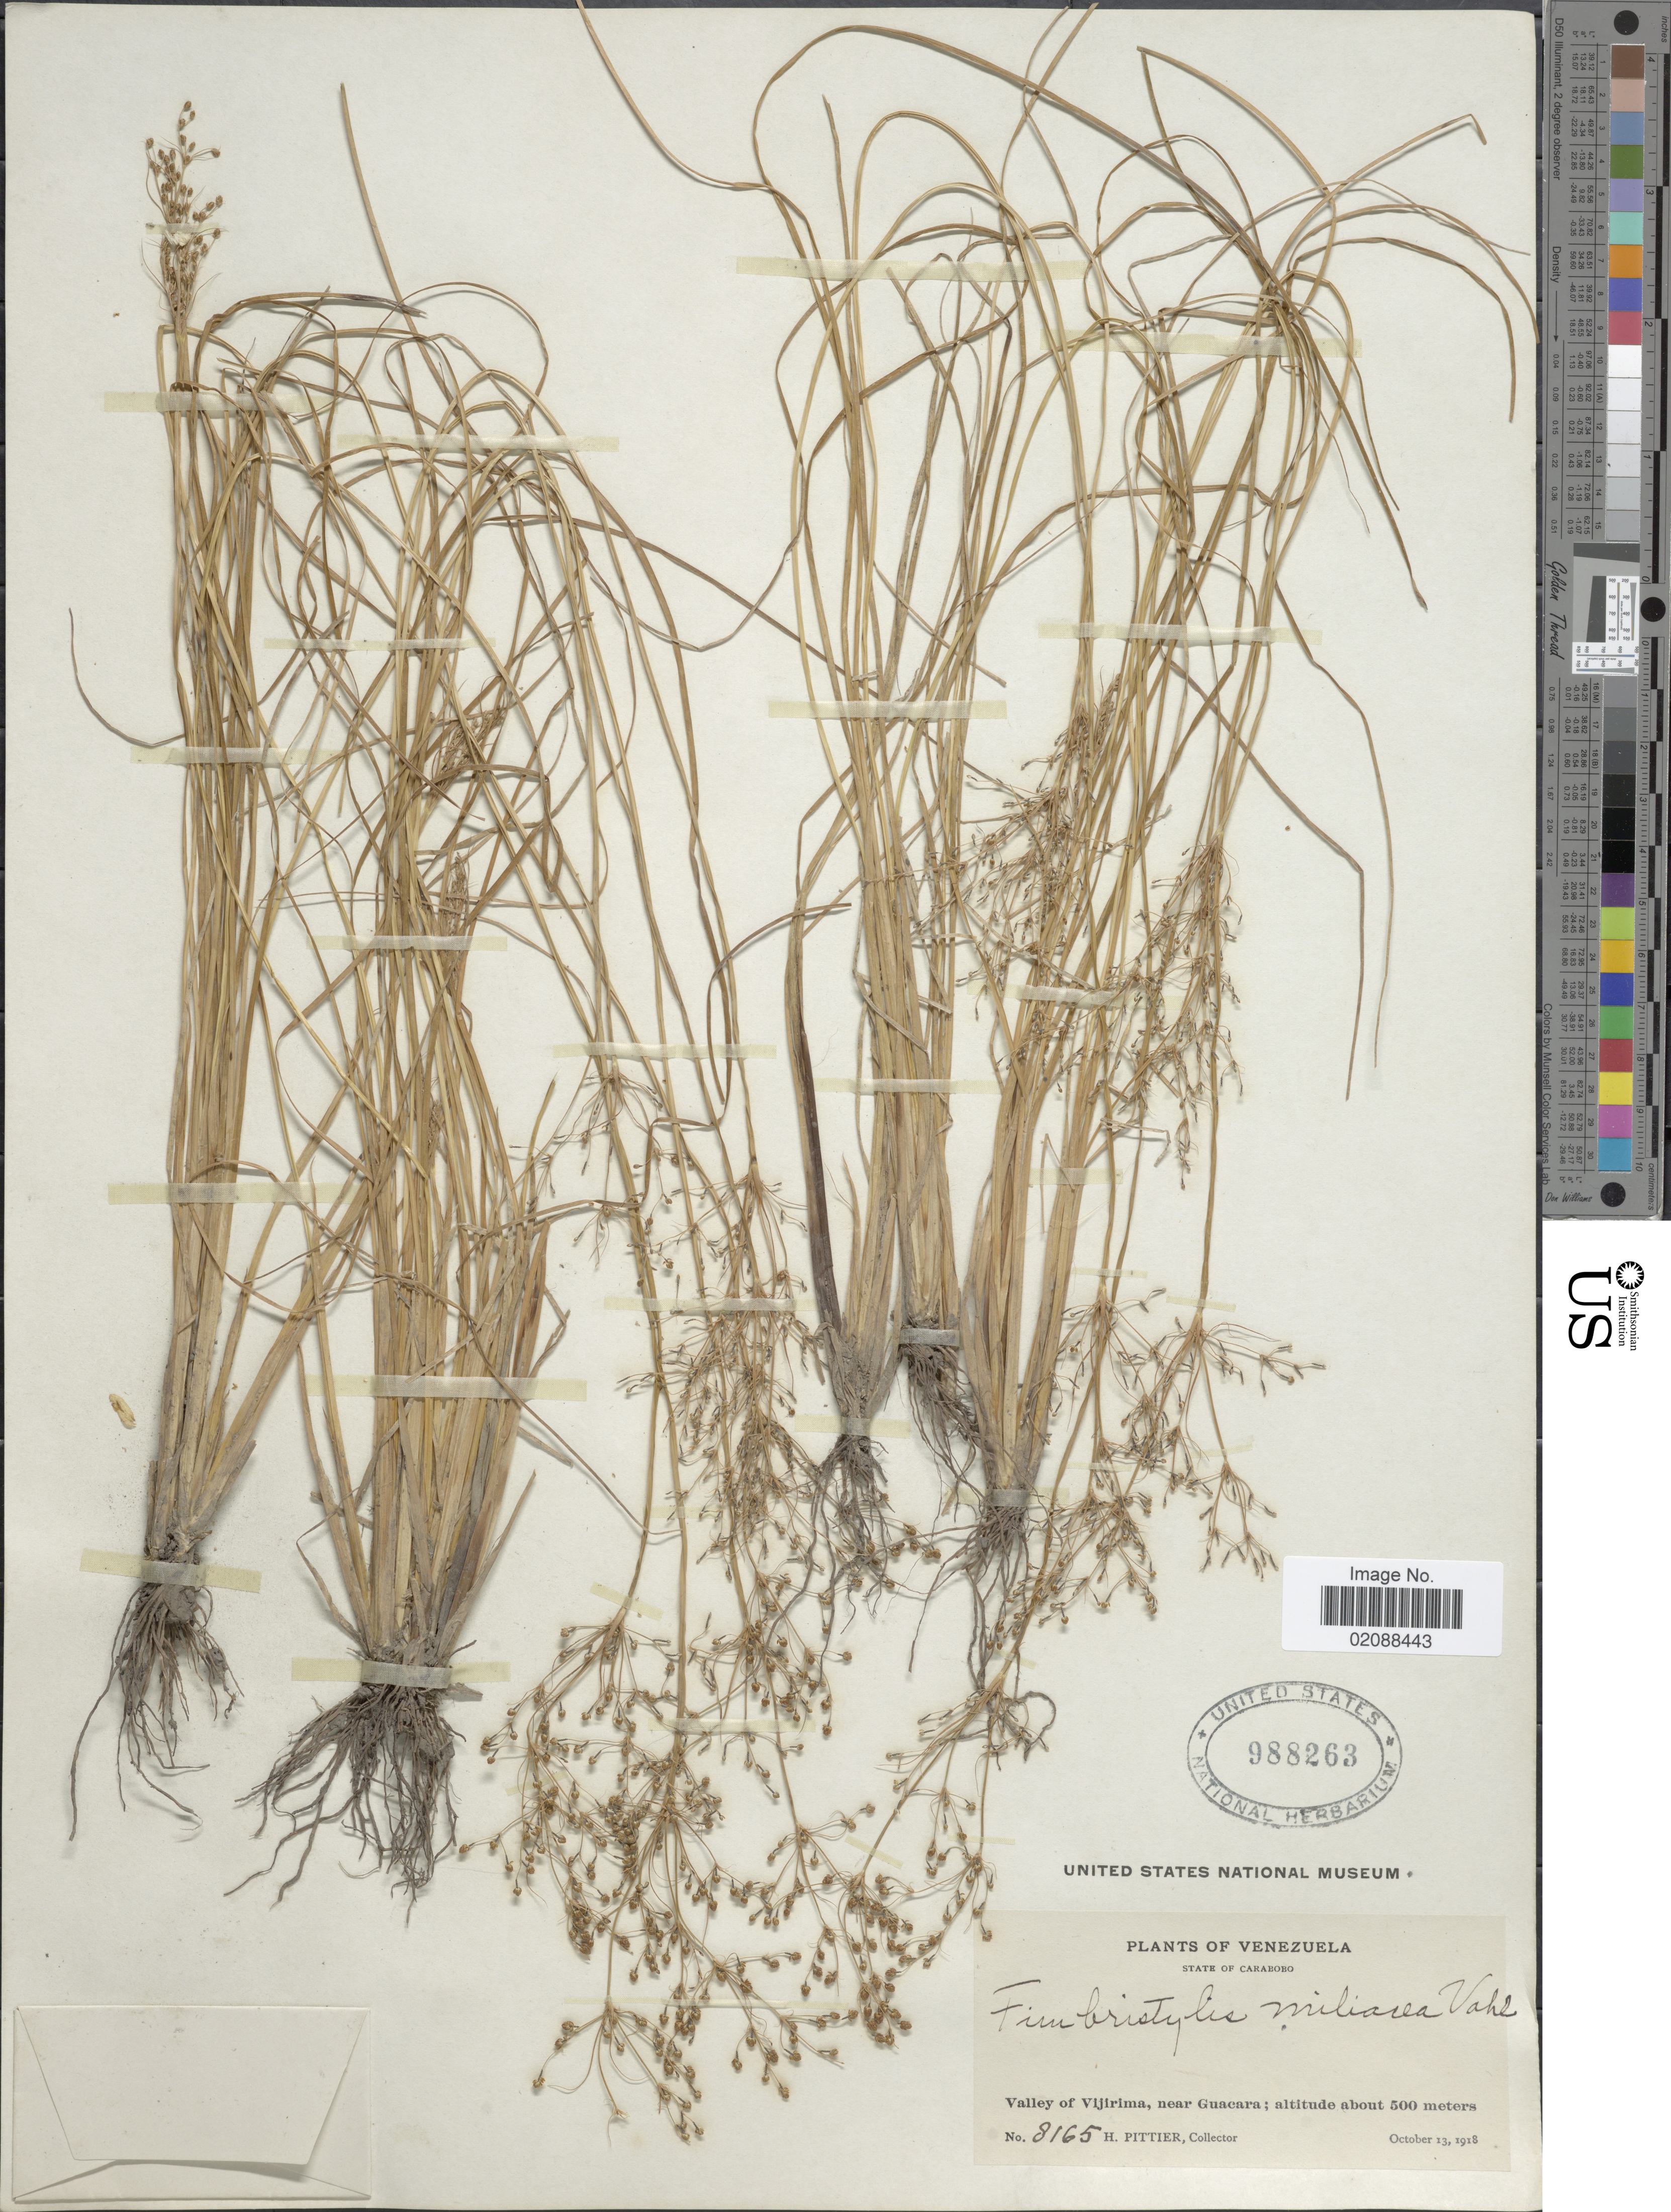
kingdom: Plantae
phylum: Tracheophyta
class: Liliopsida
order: Poales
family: Cyperaceae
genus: Fimbristylis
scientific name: Fimbristylis littoralis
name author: Gaudich.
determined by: Strong, M. T., (US), Smithsonian Institution - National Museum of Natural History (UNITED STATES)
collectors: H. F. Pittier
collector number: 8165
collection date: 1918-10-13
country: Venezuela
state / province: Carabobo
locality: Valley of Vijirima, near Guacara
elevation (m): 500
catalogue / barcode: US 988263